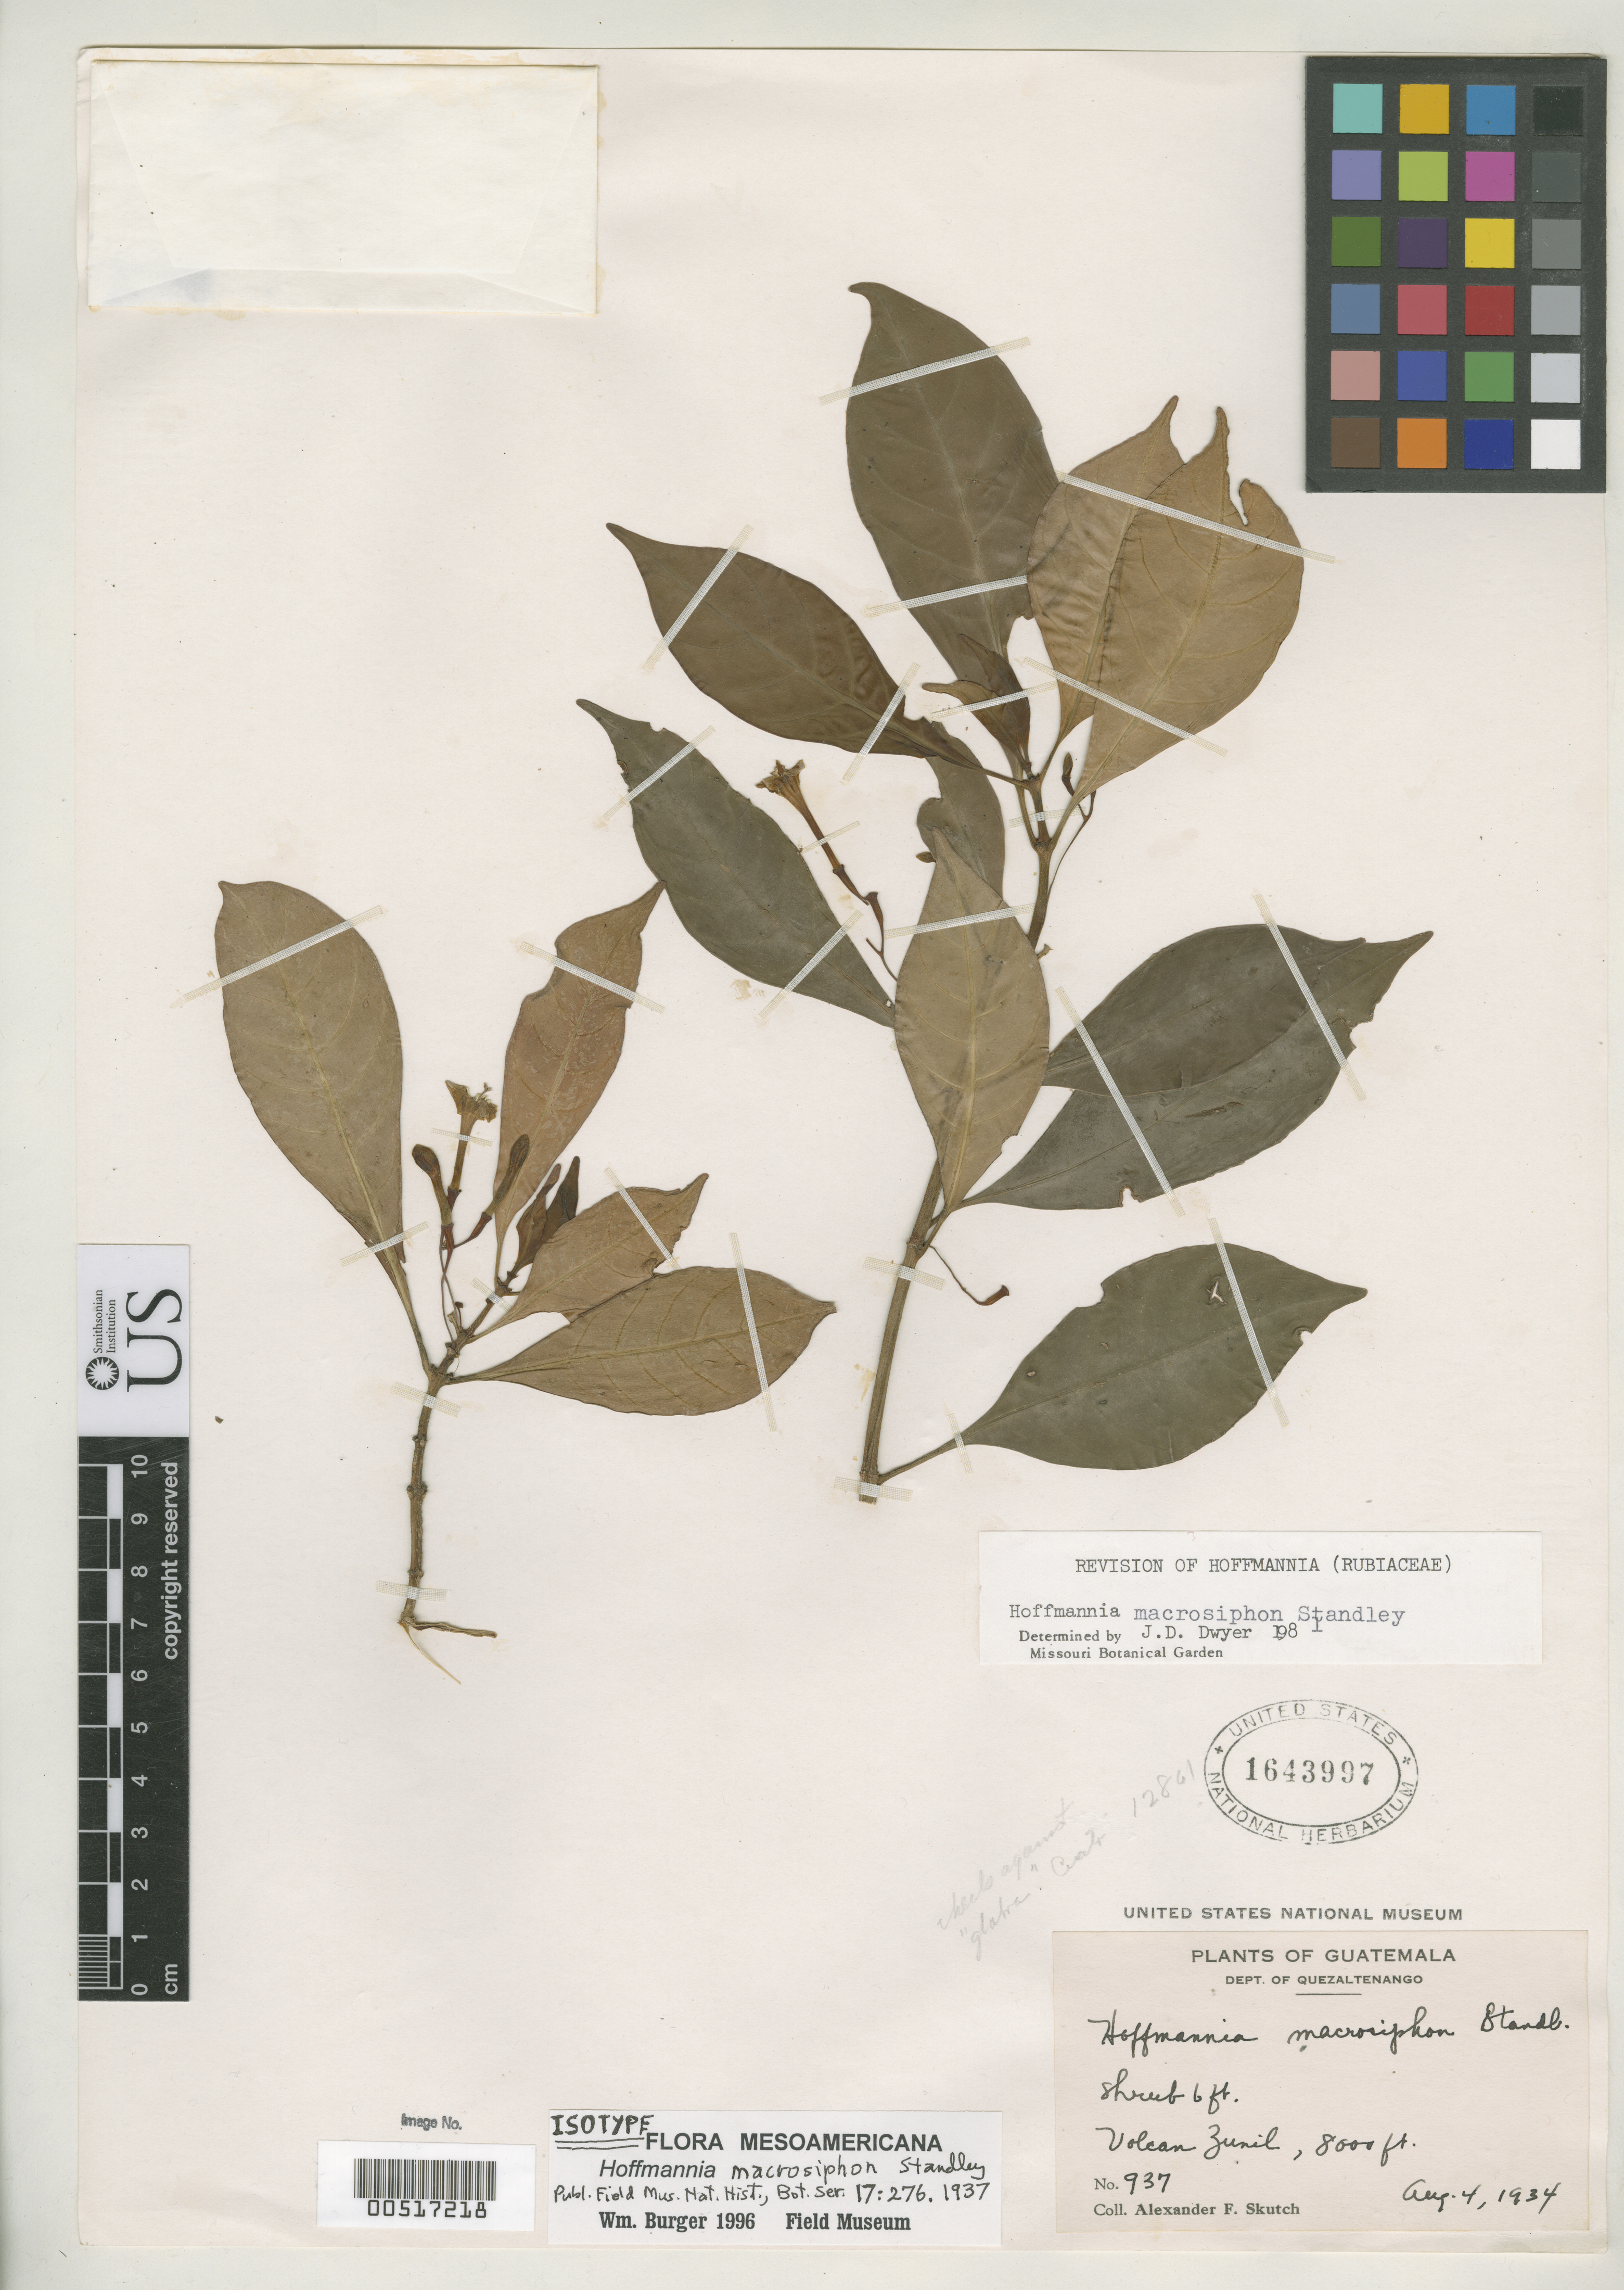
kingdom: Plantae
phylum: Tracheophyta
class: Magnoliopsida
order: Gentianales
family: Rubiaceae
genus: Hoffmannia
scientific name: Hoffmannia macrosiphon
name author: Standl.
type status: Isotype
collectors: A. F. Skutch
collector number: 937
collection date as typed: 04 Aug 1934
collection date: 1934-08-04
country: Guatemala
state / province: Quetzaltenango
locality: Volcan Zunil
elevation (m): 2438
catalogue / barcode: US 1643997